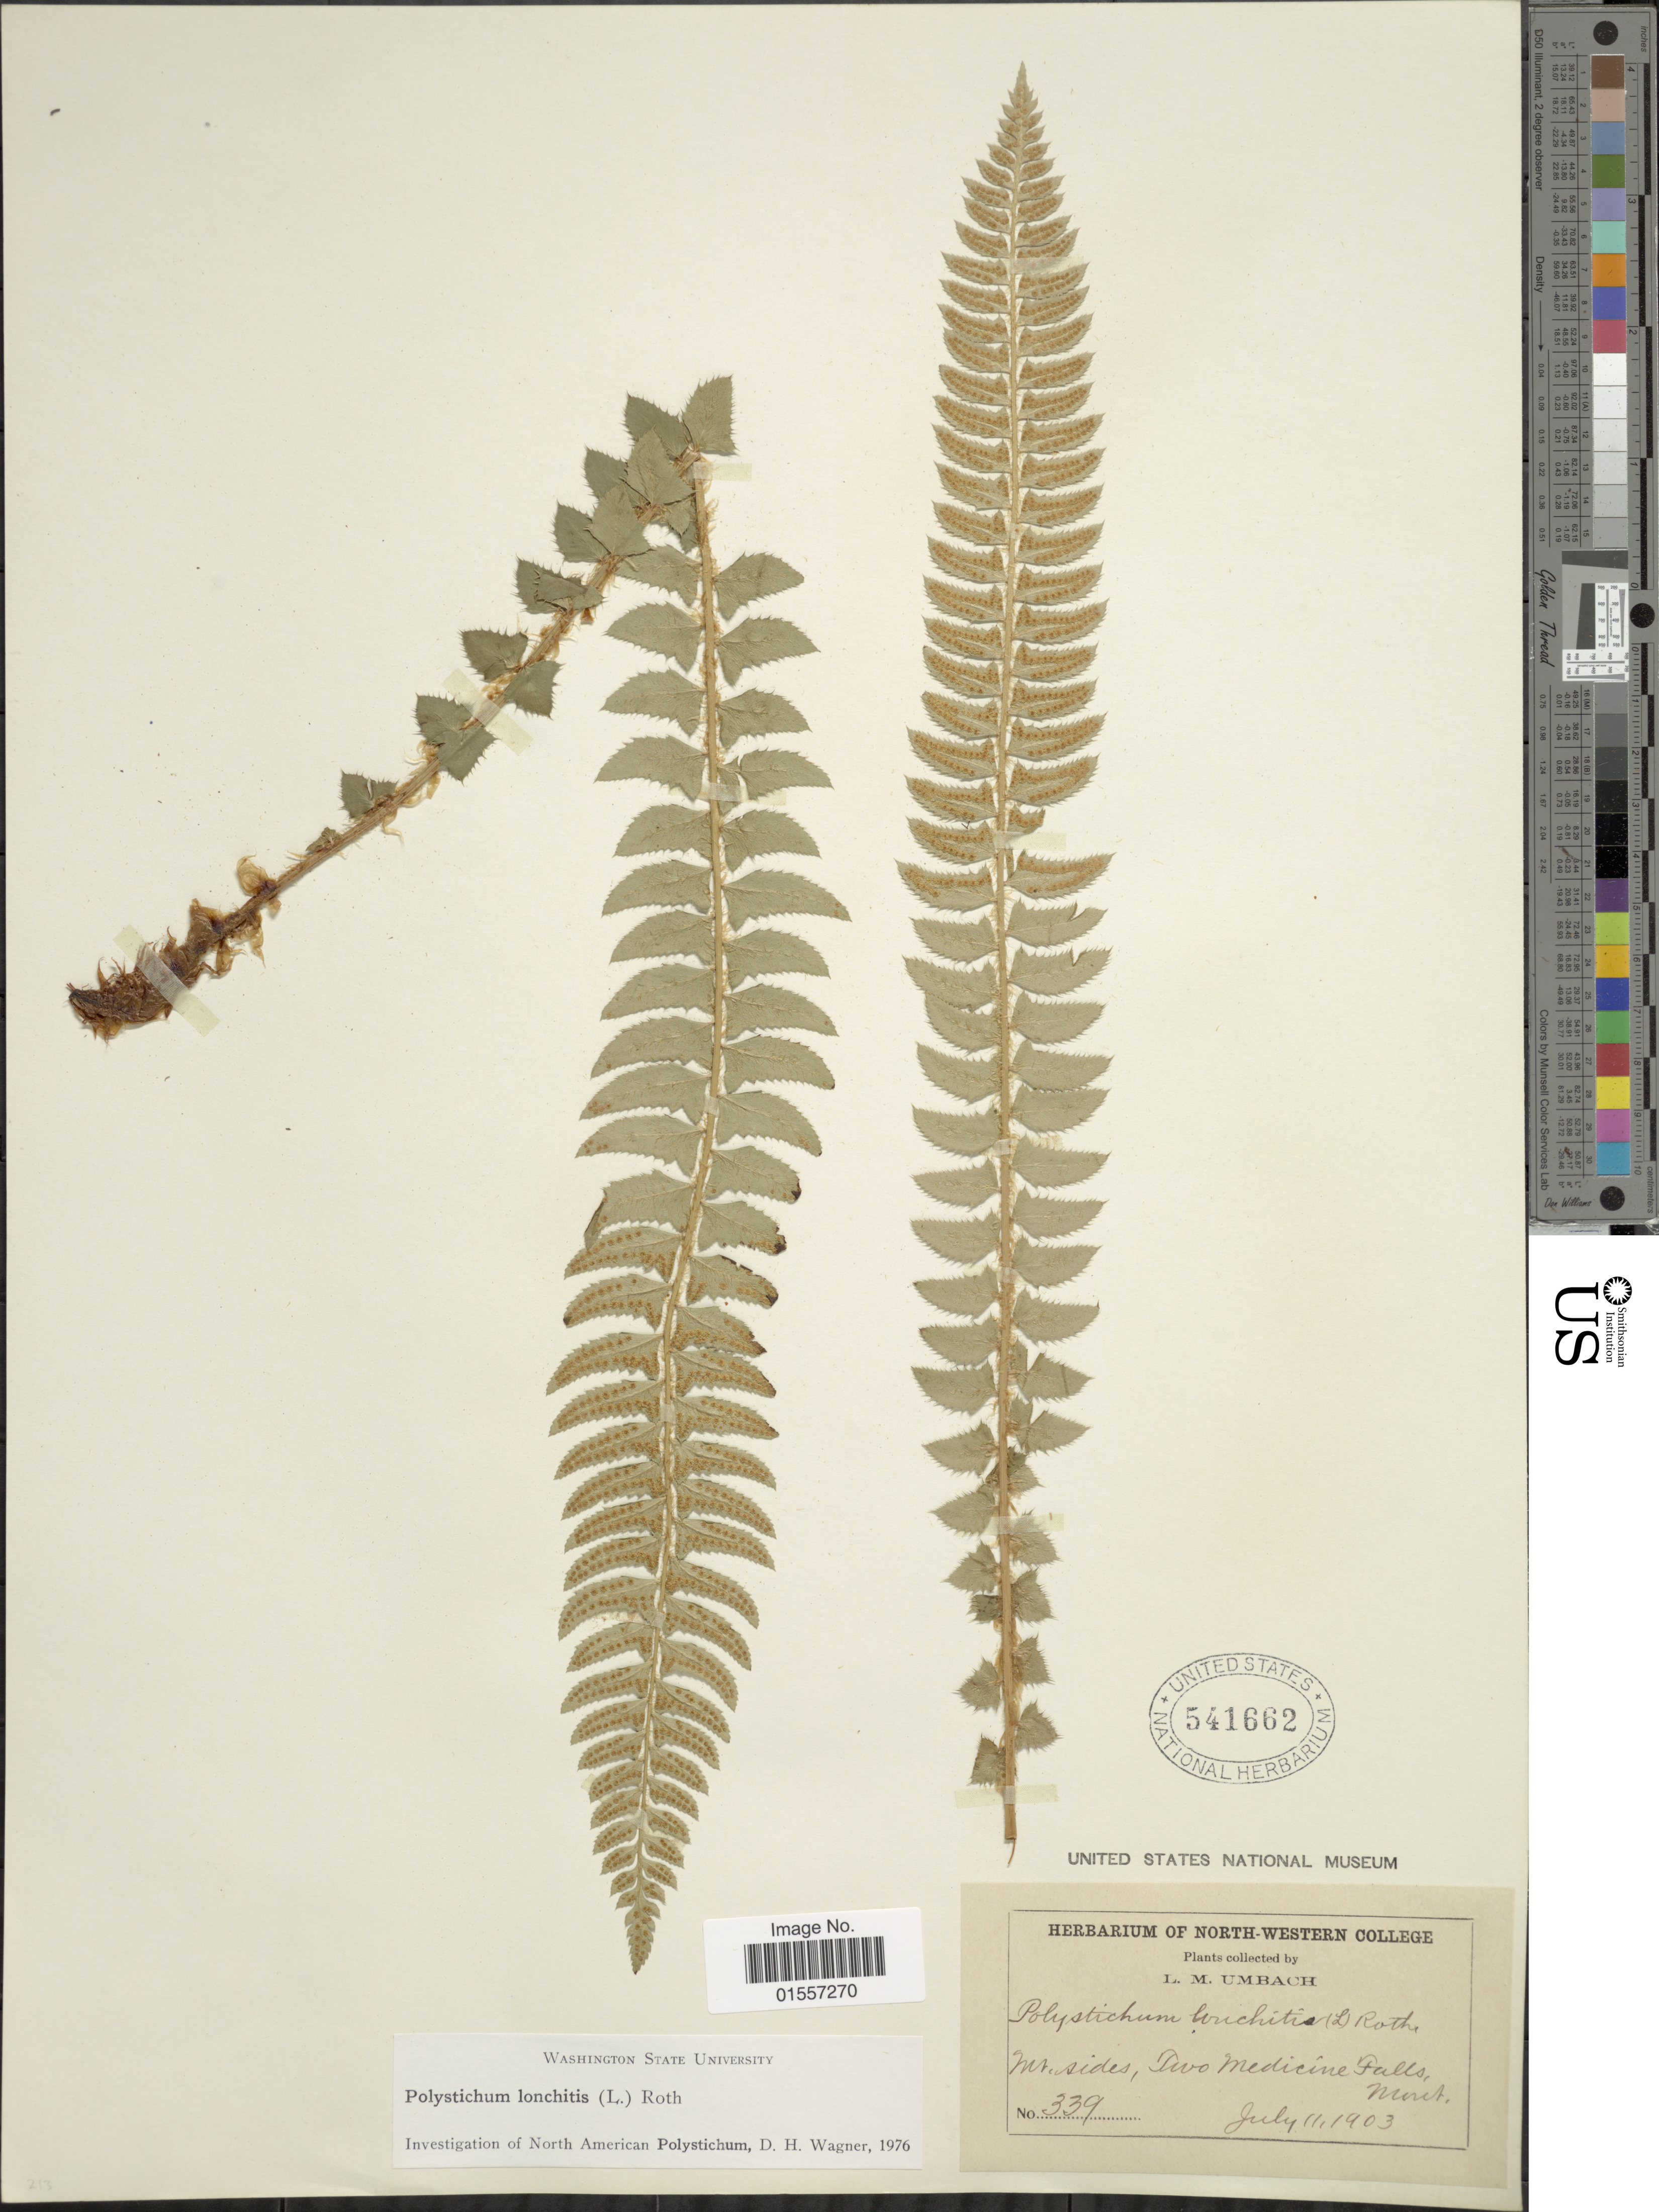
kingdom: Plantae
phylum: Tracheophyta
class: Polypodiopsida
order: Polypodiales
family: Dryopteridaceae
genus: Polystichum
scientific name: Polystichum lonchitis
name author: (Roth) L.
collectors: L. M. Umbach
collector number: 339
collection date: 1903-07-11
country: United States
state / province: Montana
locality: Mt sides, Two Medicine Falls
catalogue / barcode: US 541662